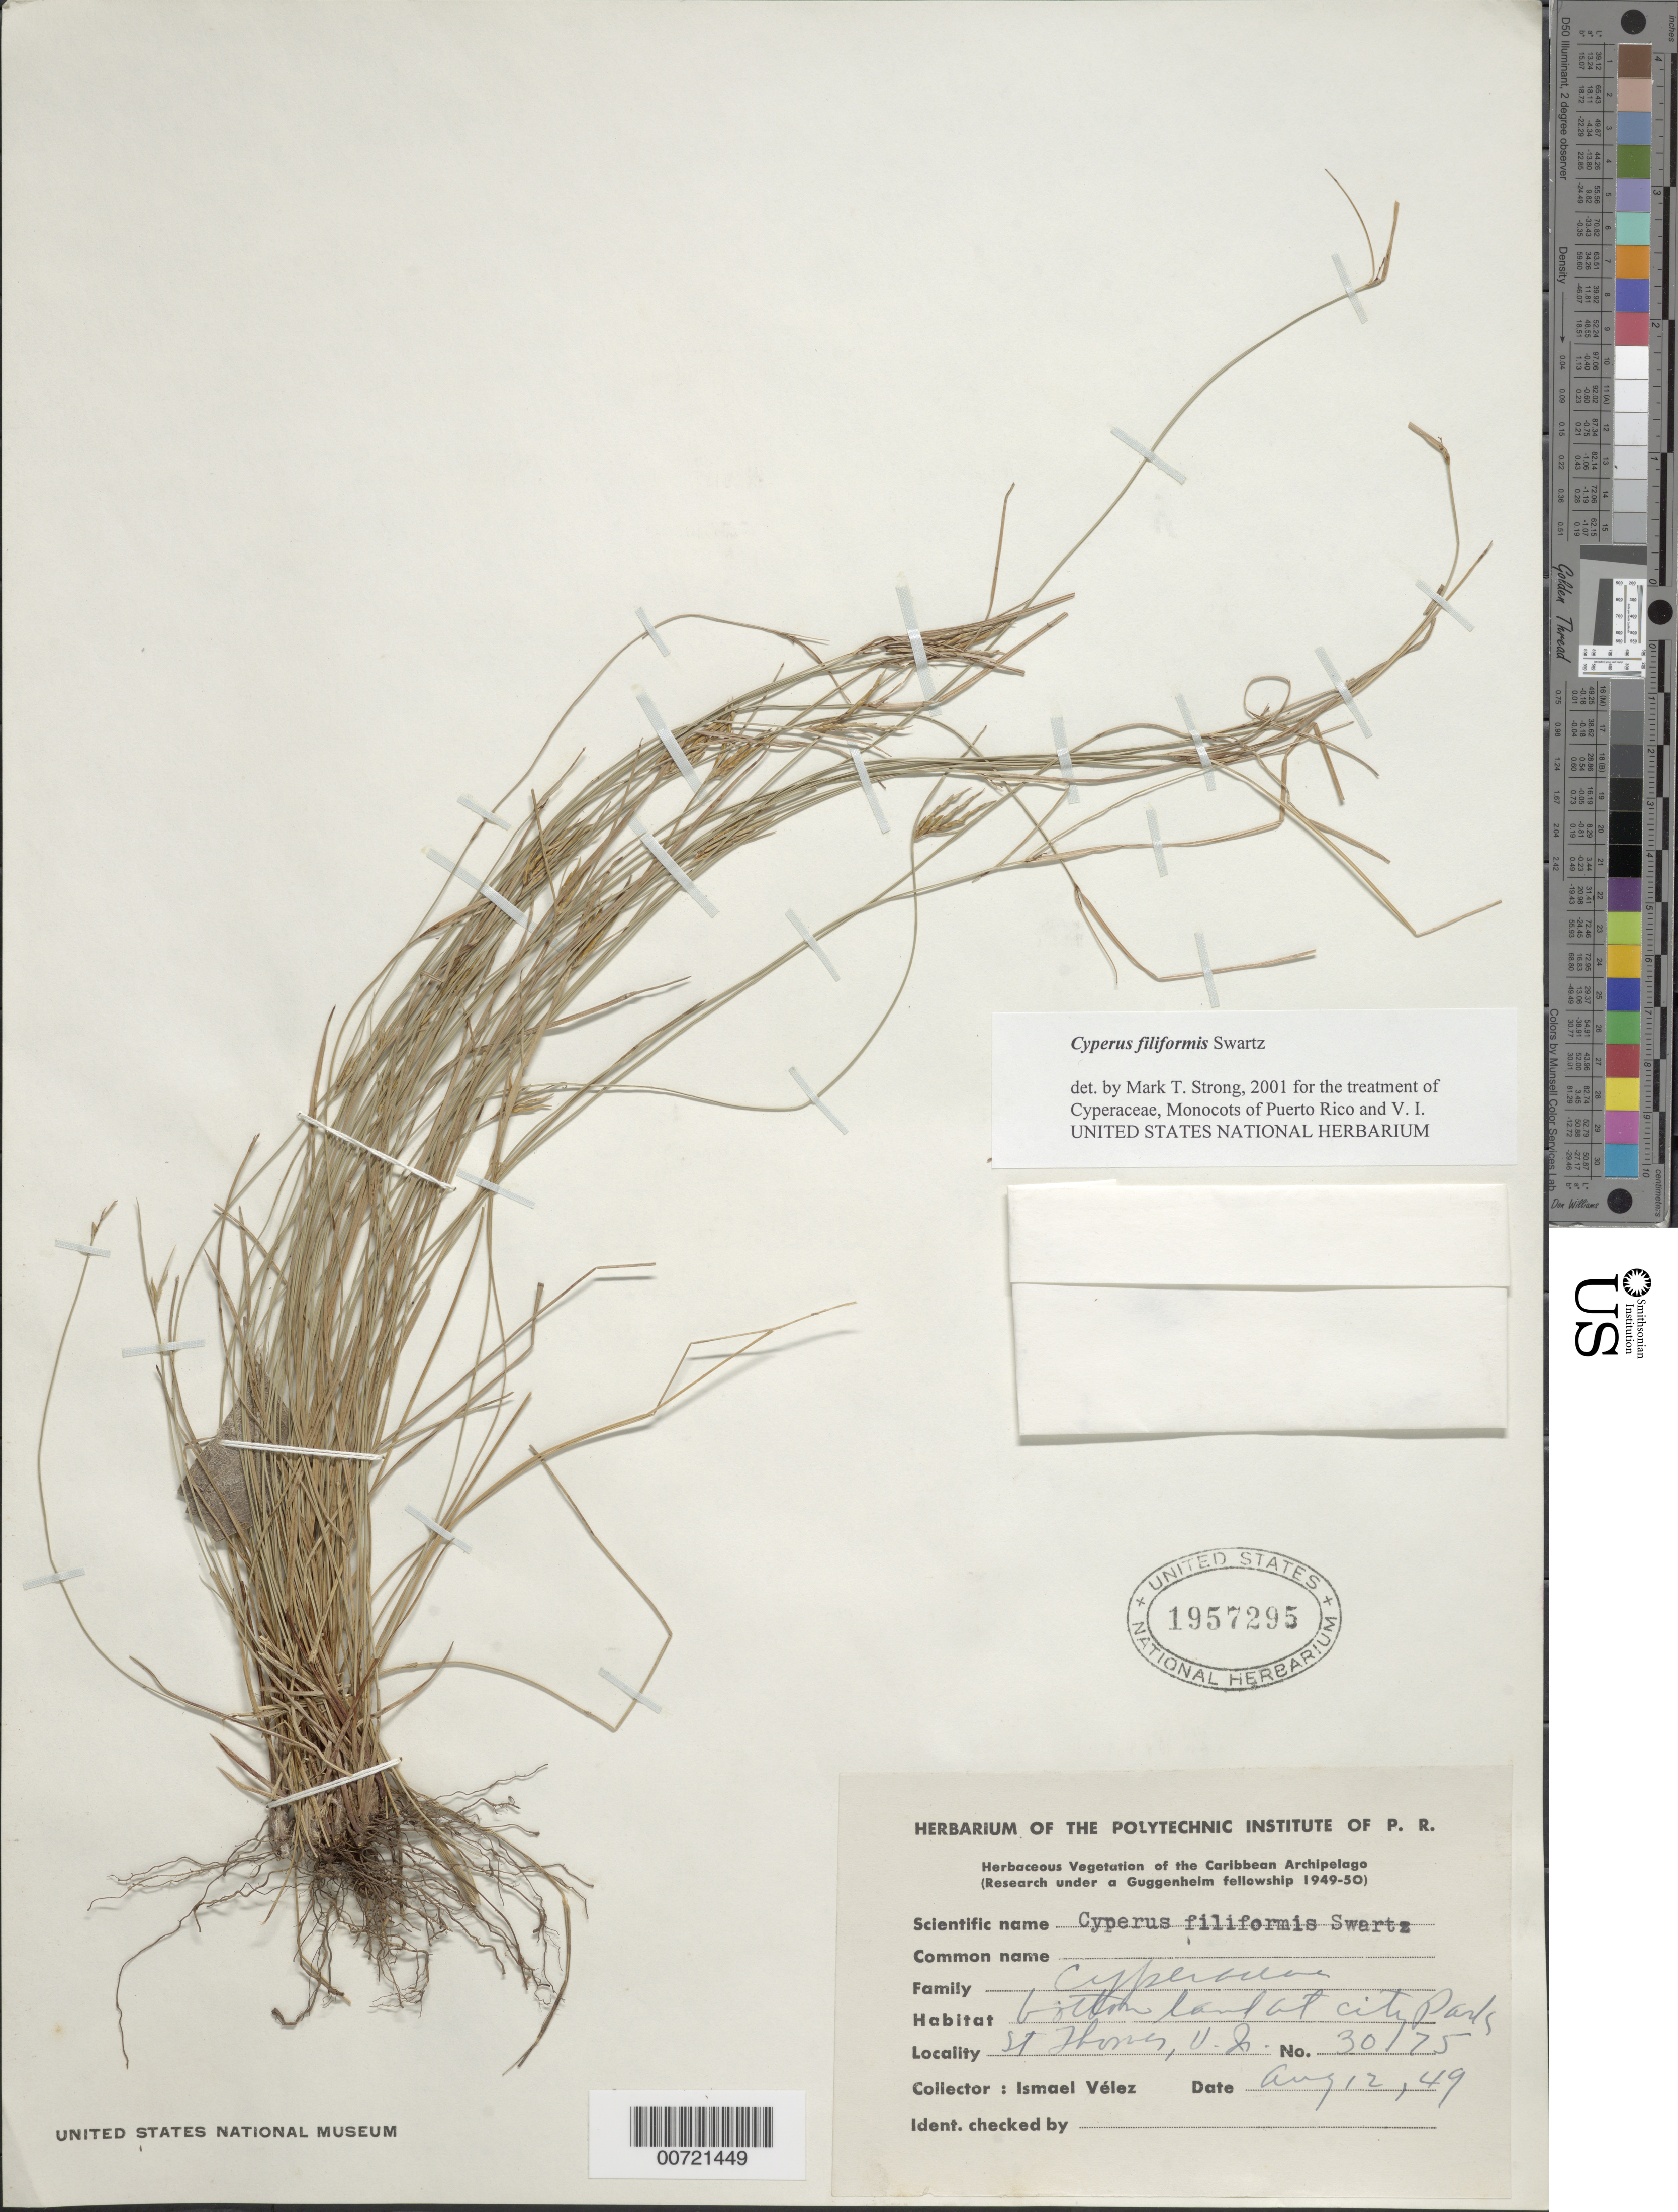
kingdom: Plantae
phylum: Tracheophyta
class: Liliopsida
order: Poales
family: Cyperaceae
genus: Cyperus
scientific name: Cyperus filiformis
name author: Sw.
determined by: Strong, M. T., (US), Smithsonian Institution - National Museum of Natural History (UNITED STATES)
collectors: I. Velez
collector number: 3075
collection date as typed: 12 Aug 1949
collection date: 1949-08-12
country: U.S. Virgin Islands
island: St. Thomas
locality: St. Thomas.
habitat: Bottom land at city park.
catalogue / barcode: US 1957295